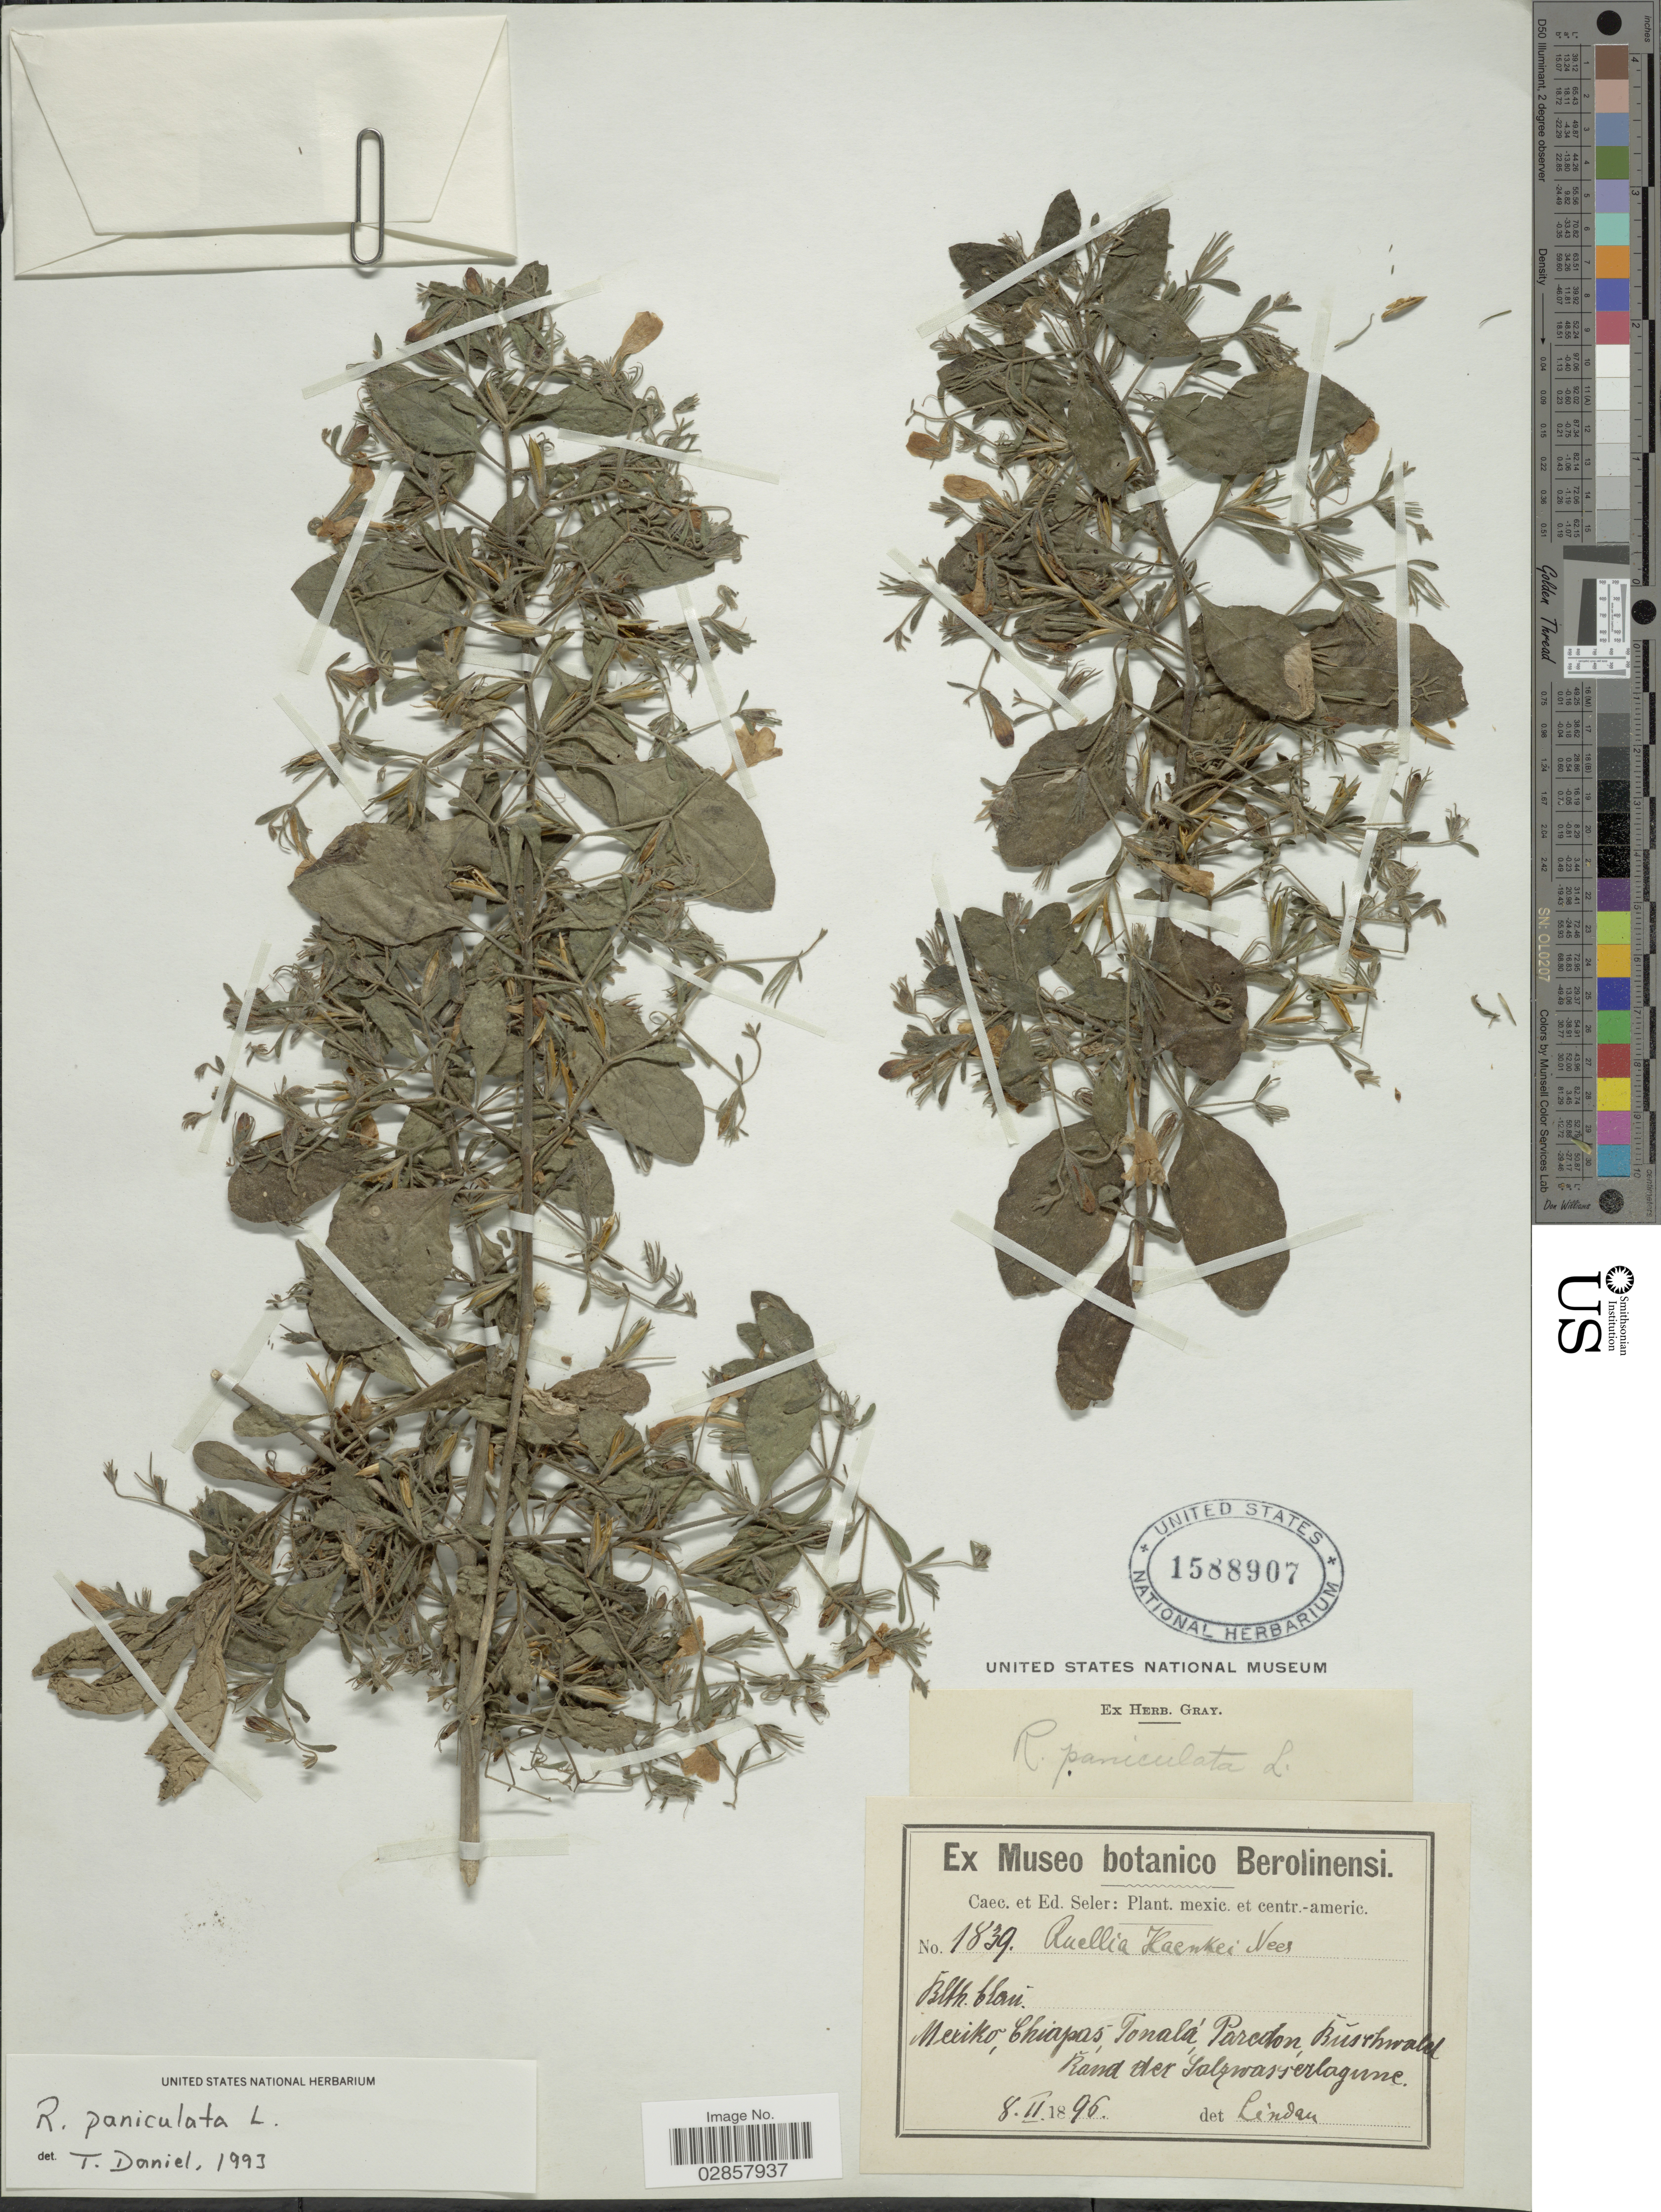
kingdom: Plantae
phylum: Tracheophyta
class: Magnoliopsida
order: Lamiales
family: Acanthaceae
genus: Ruellia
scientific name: Ruellia paniculata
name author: L.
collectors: ex Caec. et Ed Seler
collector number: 1839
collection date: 1896-02-08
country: Mexico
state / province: Chiapas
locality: Tonalá Parcdon.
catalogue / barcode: US 1588907